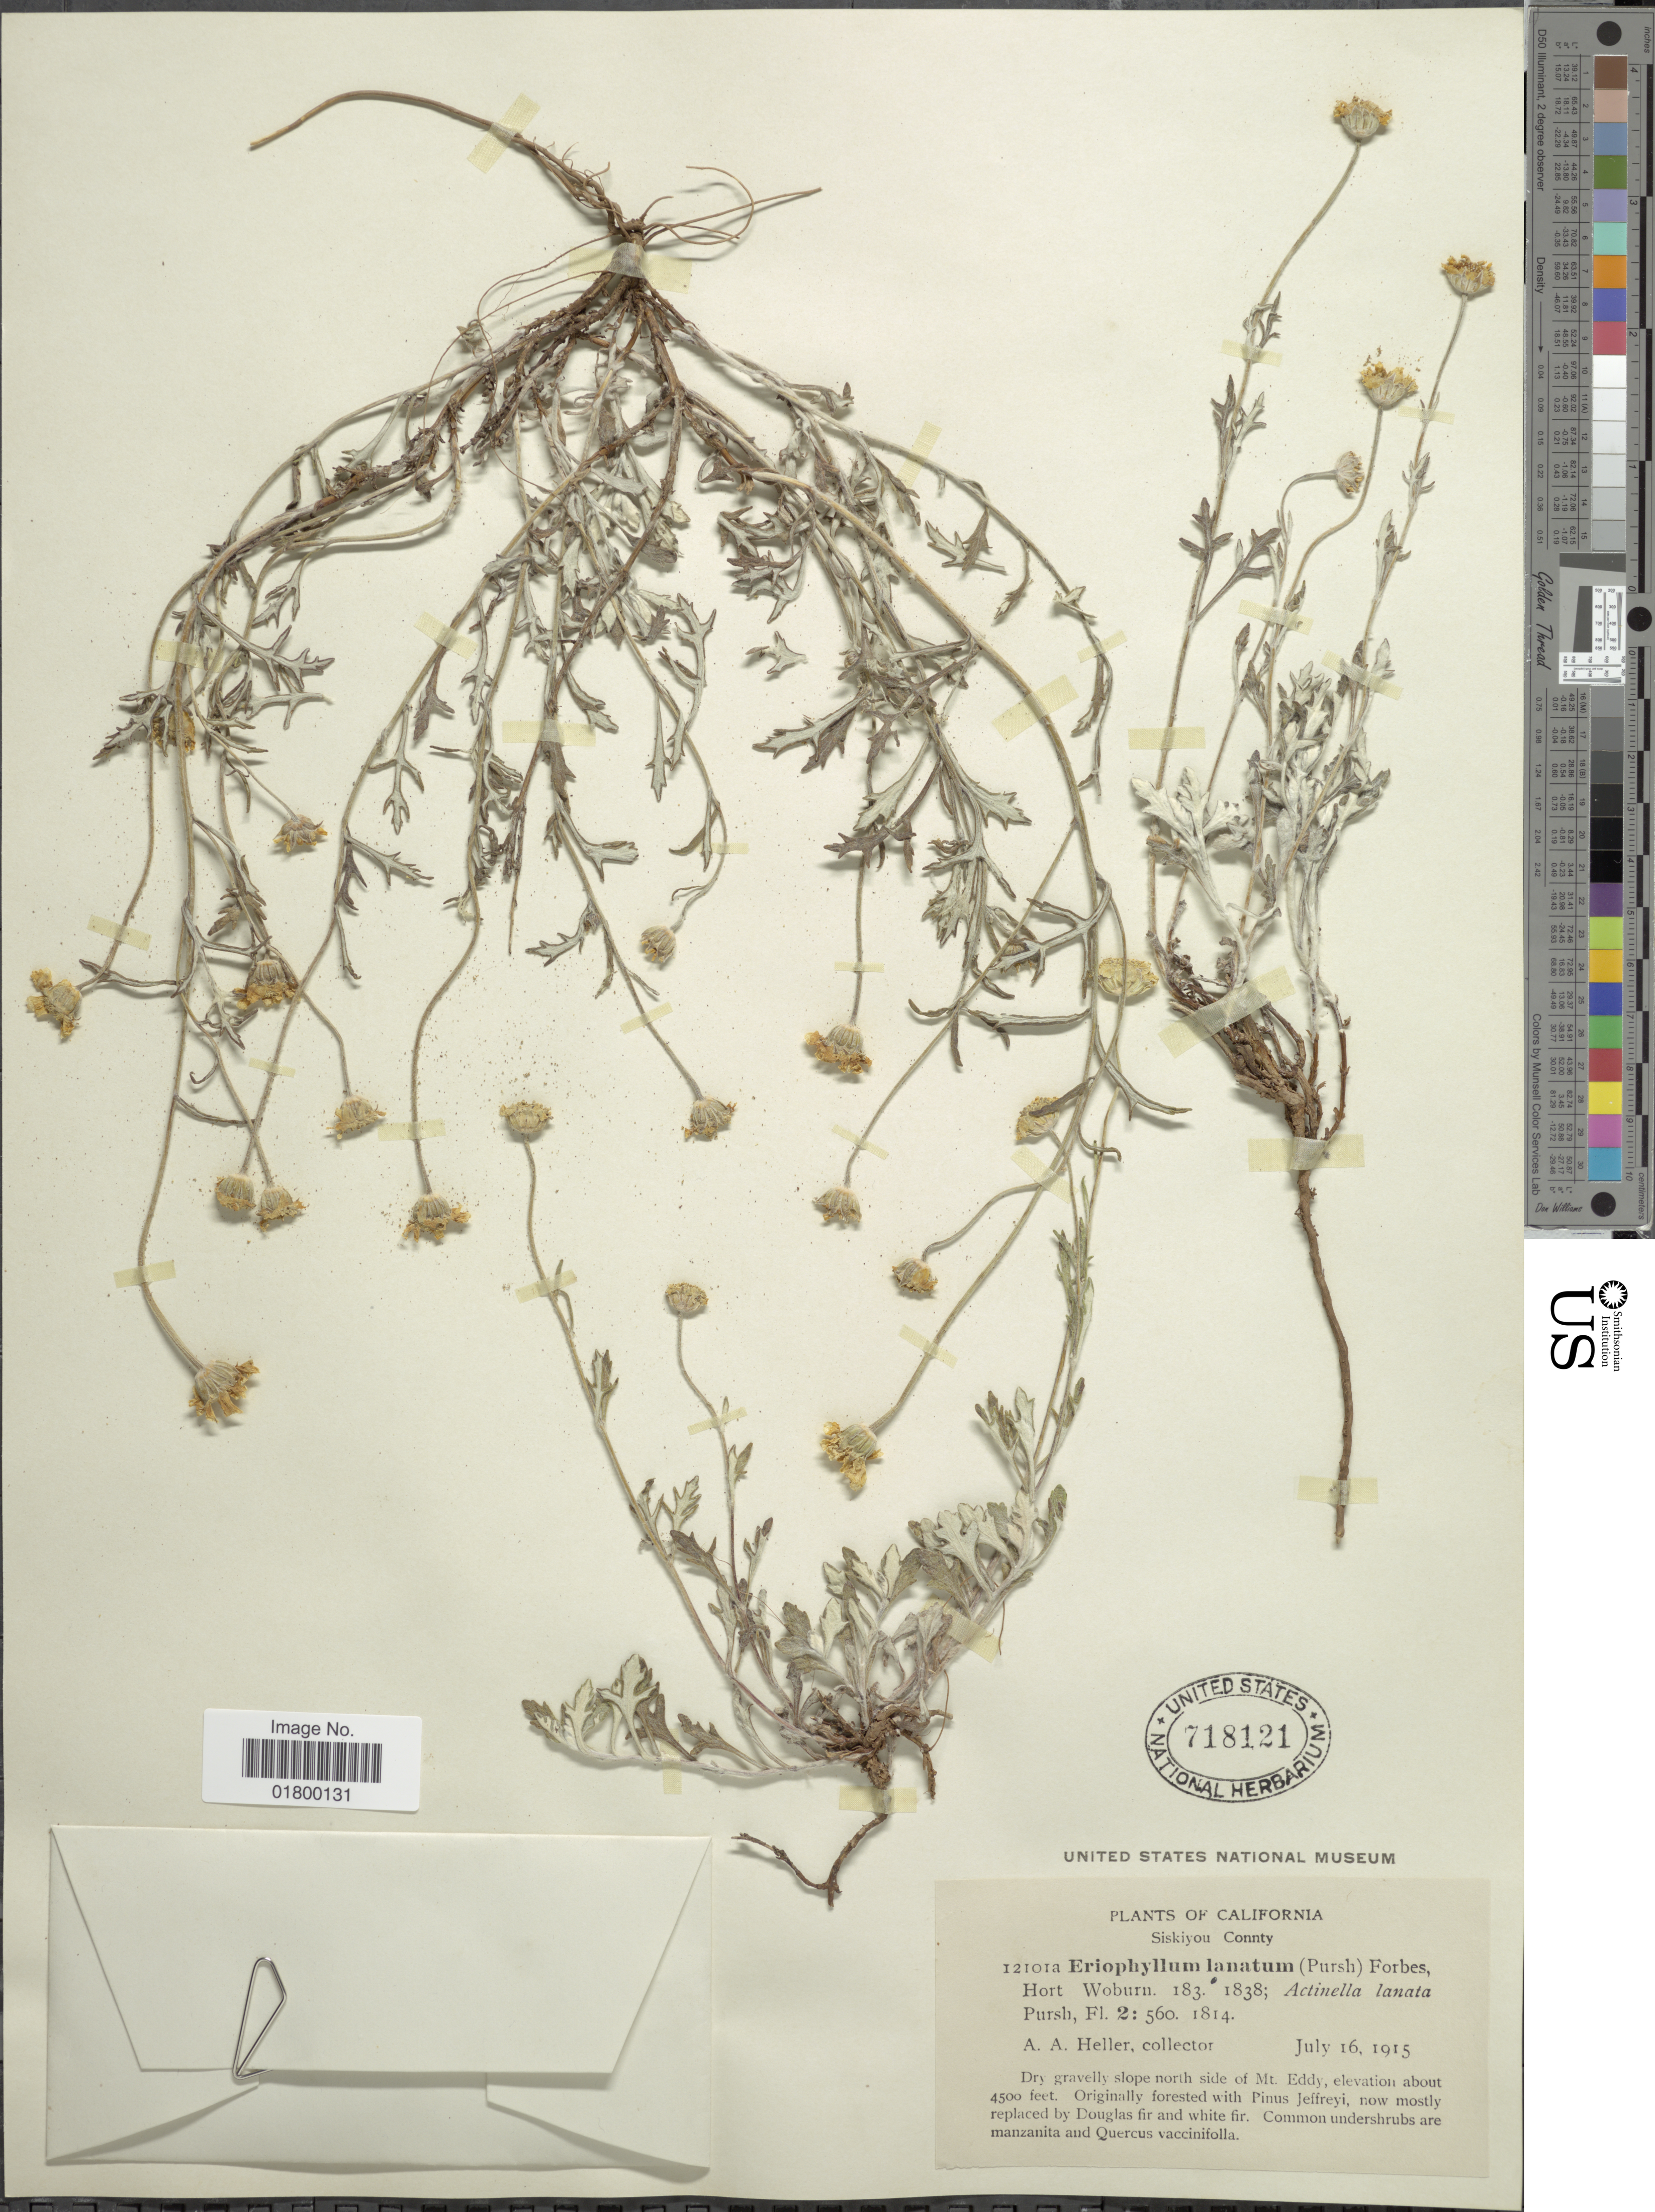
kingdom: Plantae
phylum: Tracheophyta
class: Magnoliopsida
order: Asterales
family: Asteraceae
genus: Eriophyllum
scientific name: Eriophyllum lanatum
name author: (Pursh) J. Forbes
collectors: A. A. Heller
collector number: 12101a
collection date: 1915-07-16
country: United States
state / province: California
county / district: Siskiyou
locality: Siskiyou County, Dry gravelly slope north side of Mt. Eddy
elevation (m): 1372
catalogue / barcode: US 718121